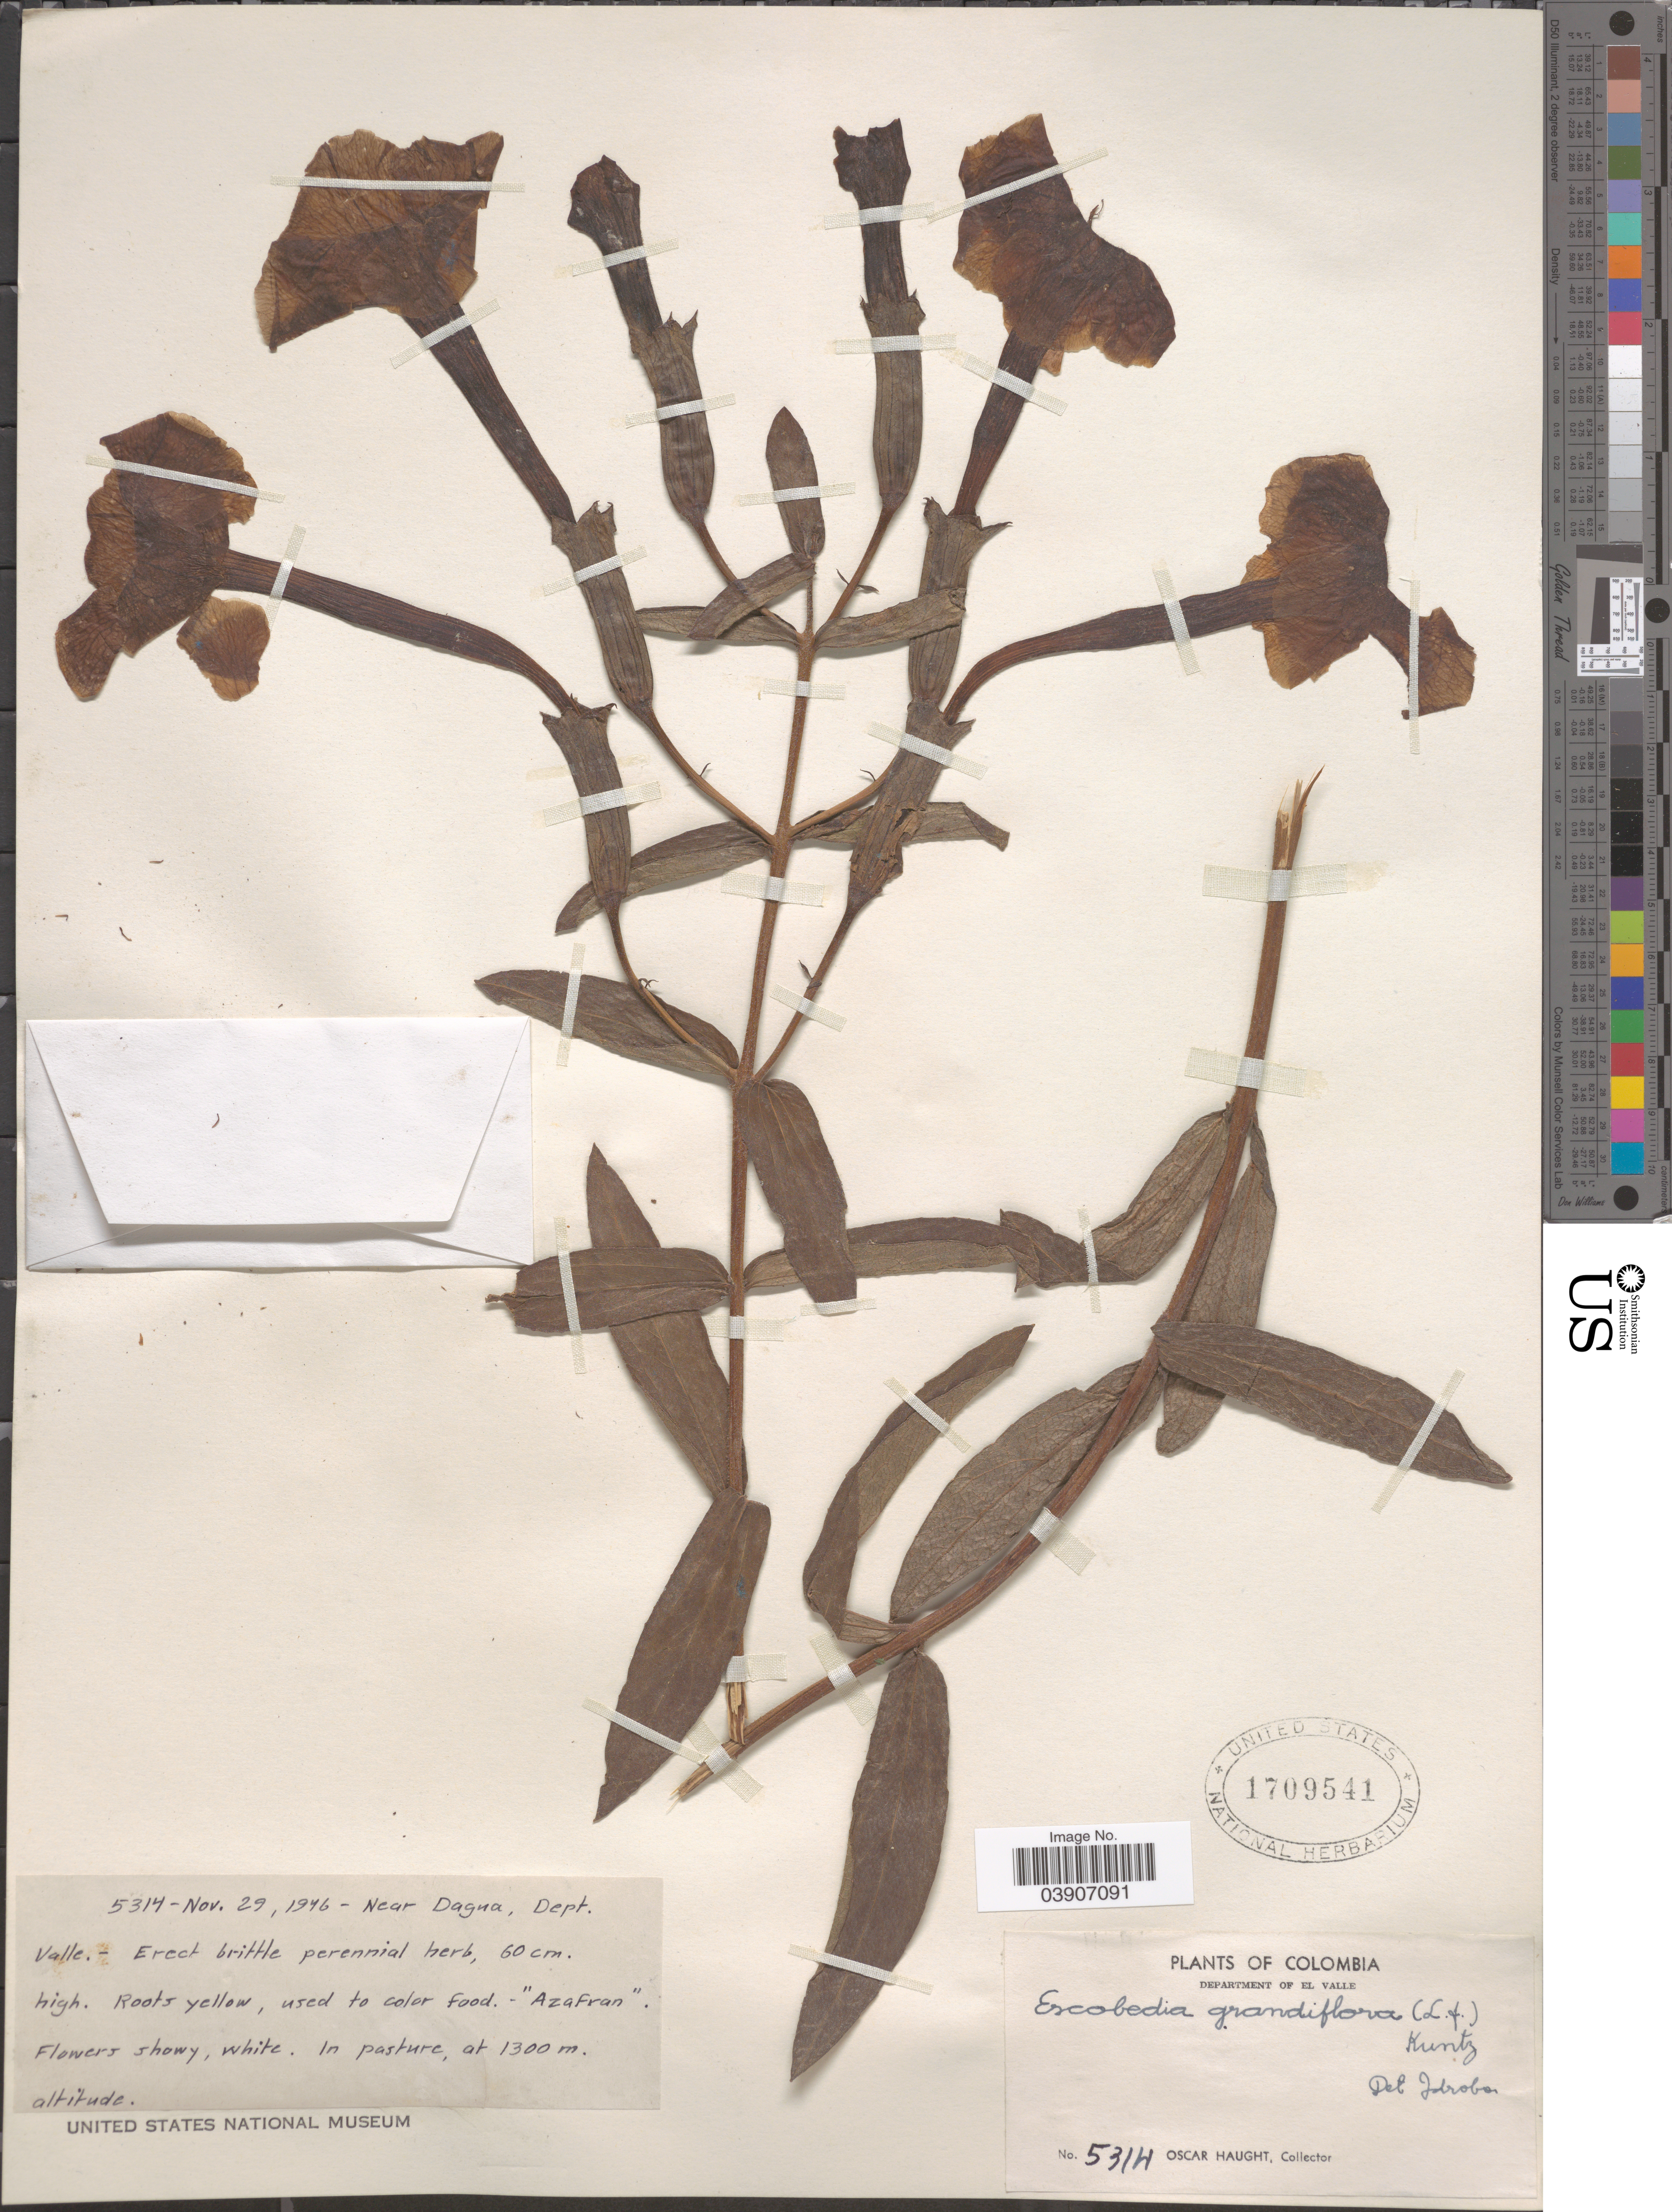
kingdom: Plantae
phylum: Tracheophyta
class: Magnoliopsida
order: Lamiales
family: Orobanchaceae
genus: Escobedia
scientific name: Escobedia grandiflora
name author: (L. f.) Kuntze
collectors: O. L. Haught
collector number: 5314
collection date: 1946-11-29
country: Colombia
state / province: Valle del Cauca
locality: Near Dagua. Department of El Valle.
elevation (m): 1300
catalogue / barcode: US 1709541